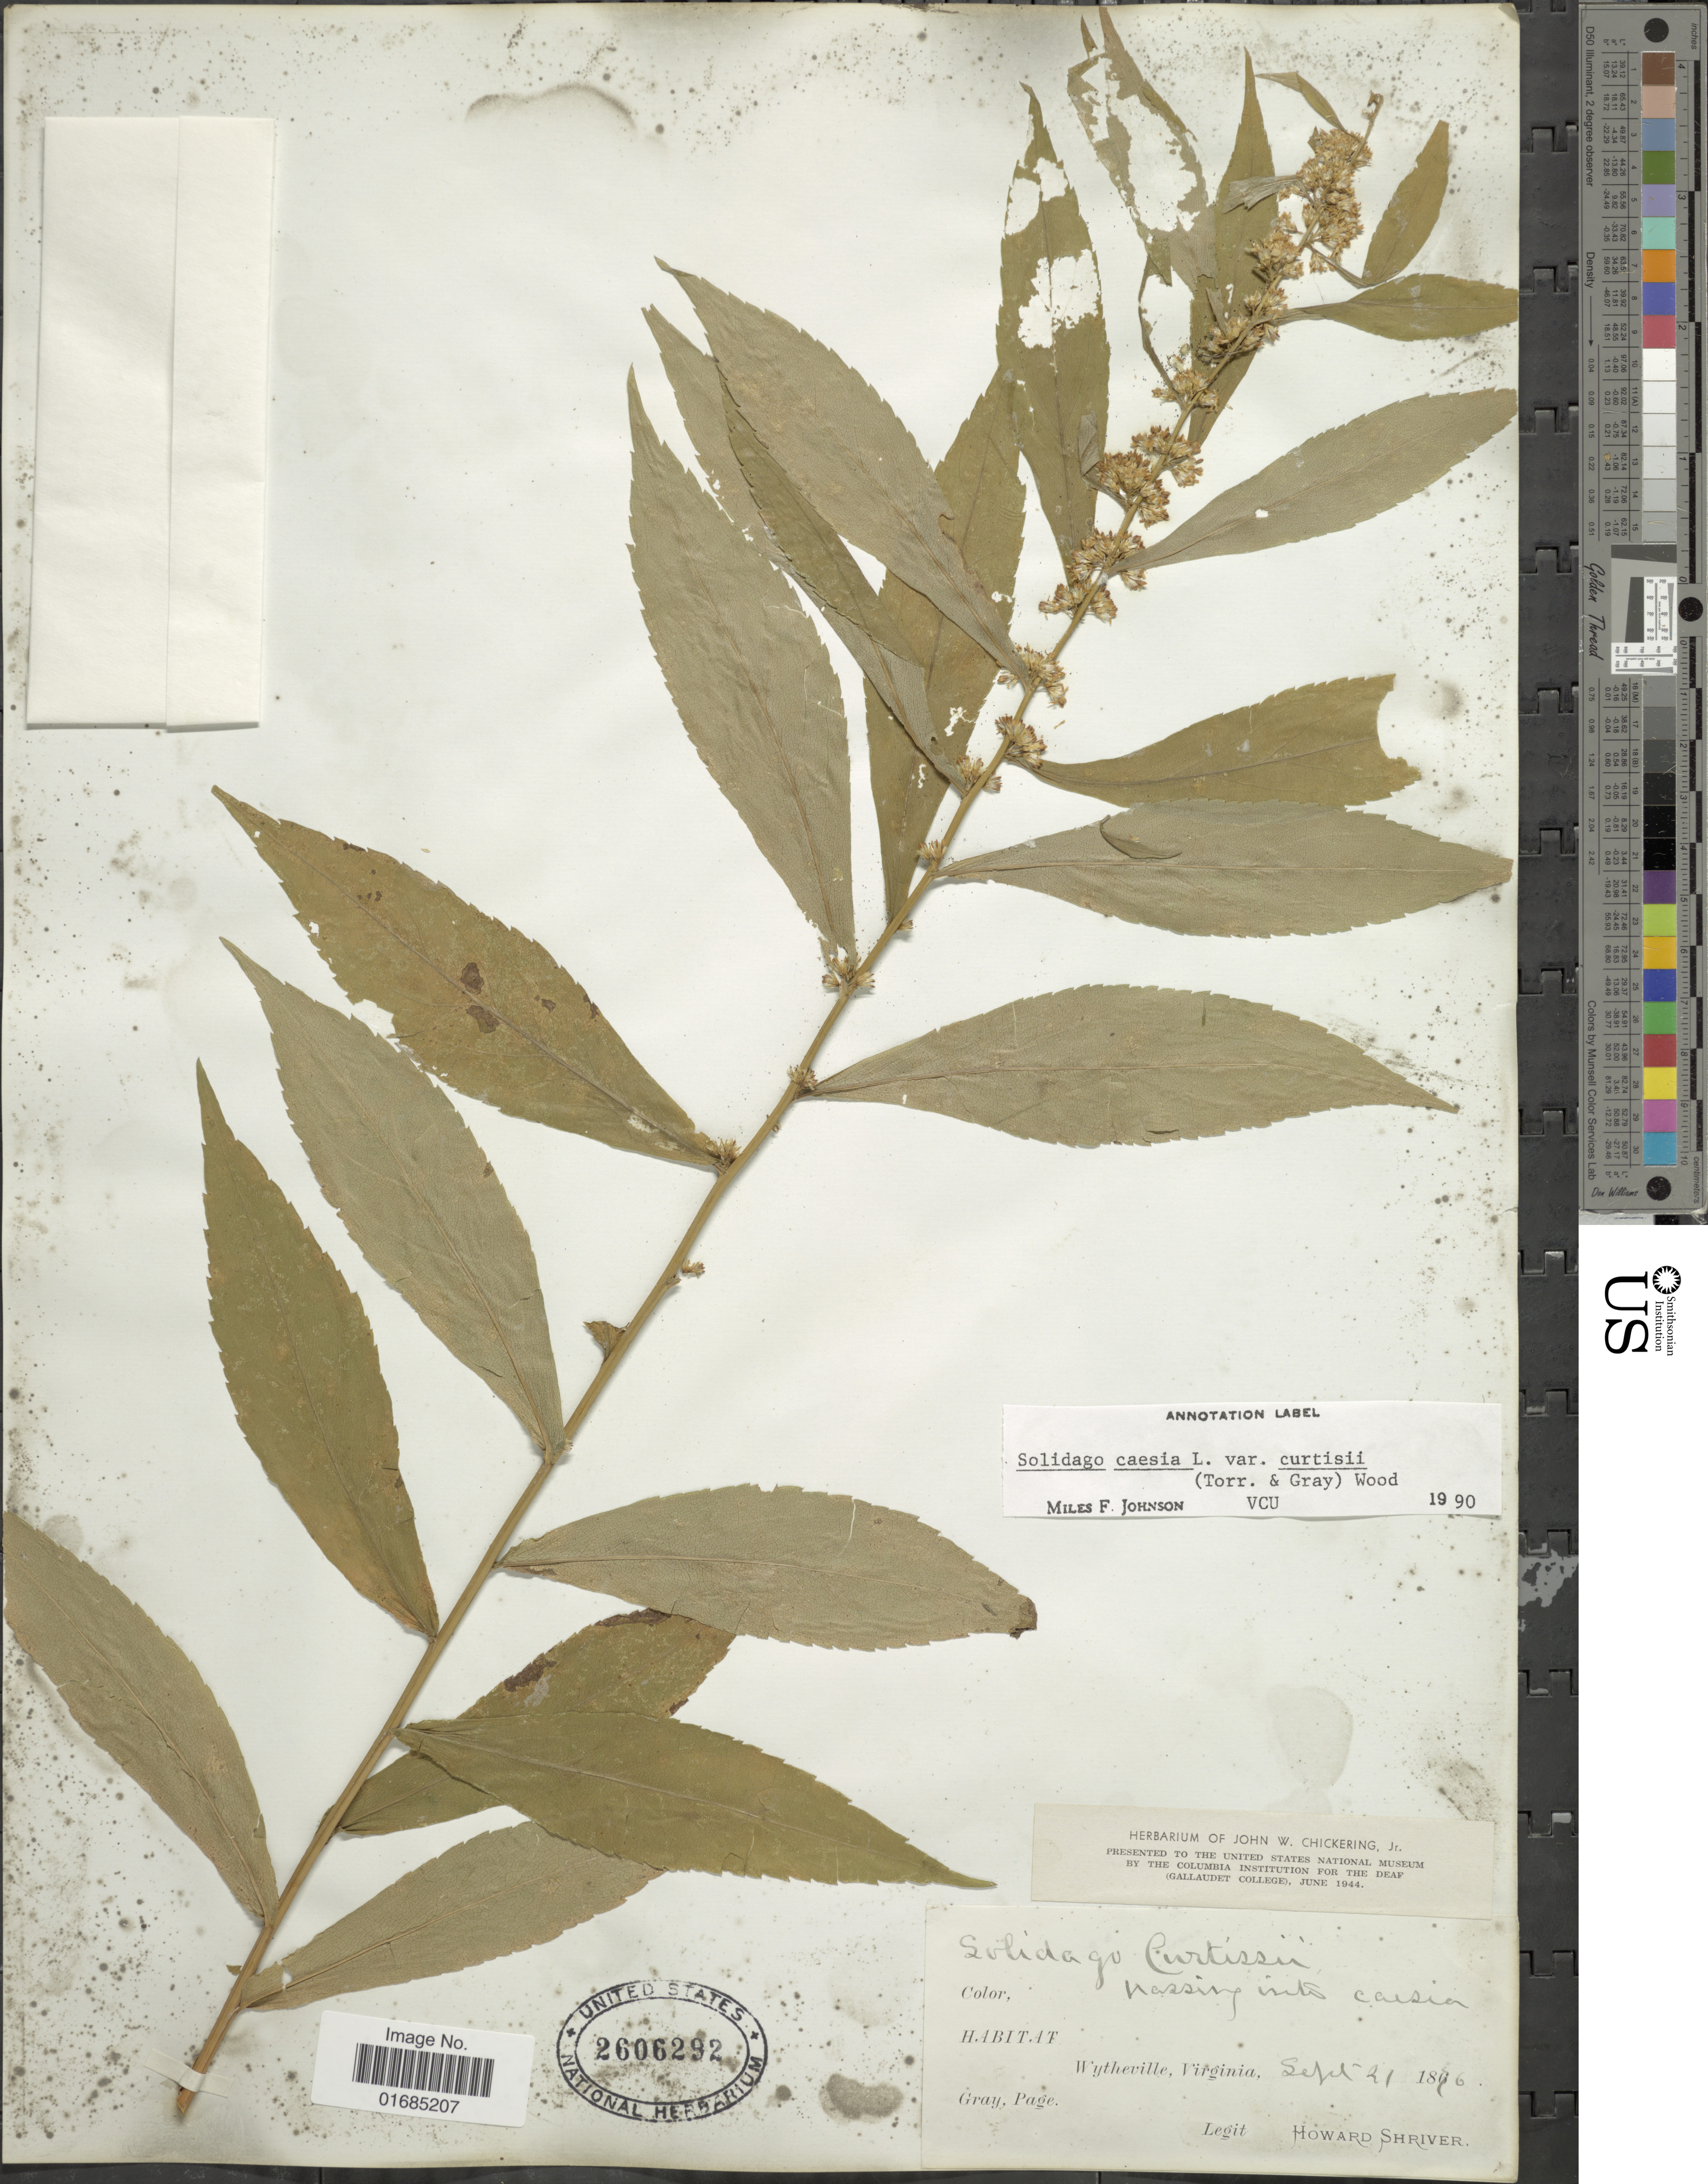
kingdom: Plantae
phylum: Tracheophyta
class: Magnoliopsida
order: Asterales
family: Asteraceae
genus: Solidago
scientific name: Solidago caesia var. curtisii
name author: (Torr. & A. Gray) C.E.S. Taylor & R.J. Taylor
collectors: H. Shriver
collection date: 1876-09-21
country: United States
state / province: Virginia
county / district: Wythe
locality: Wytheville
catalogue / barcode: US 2606292